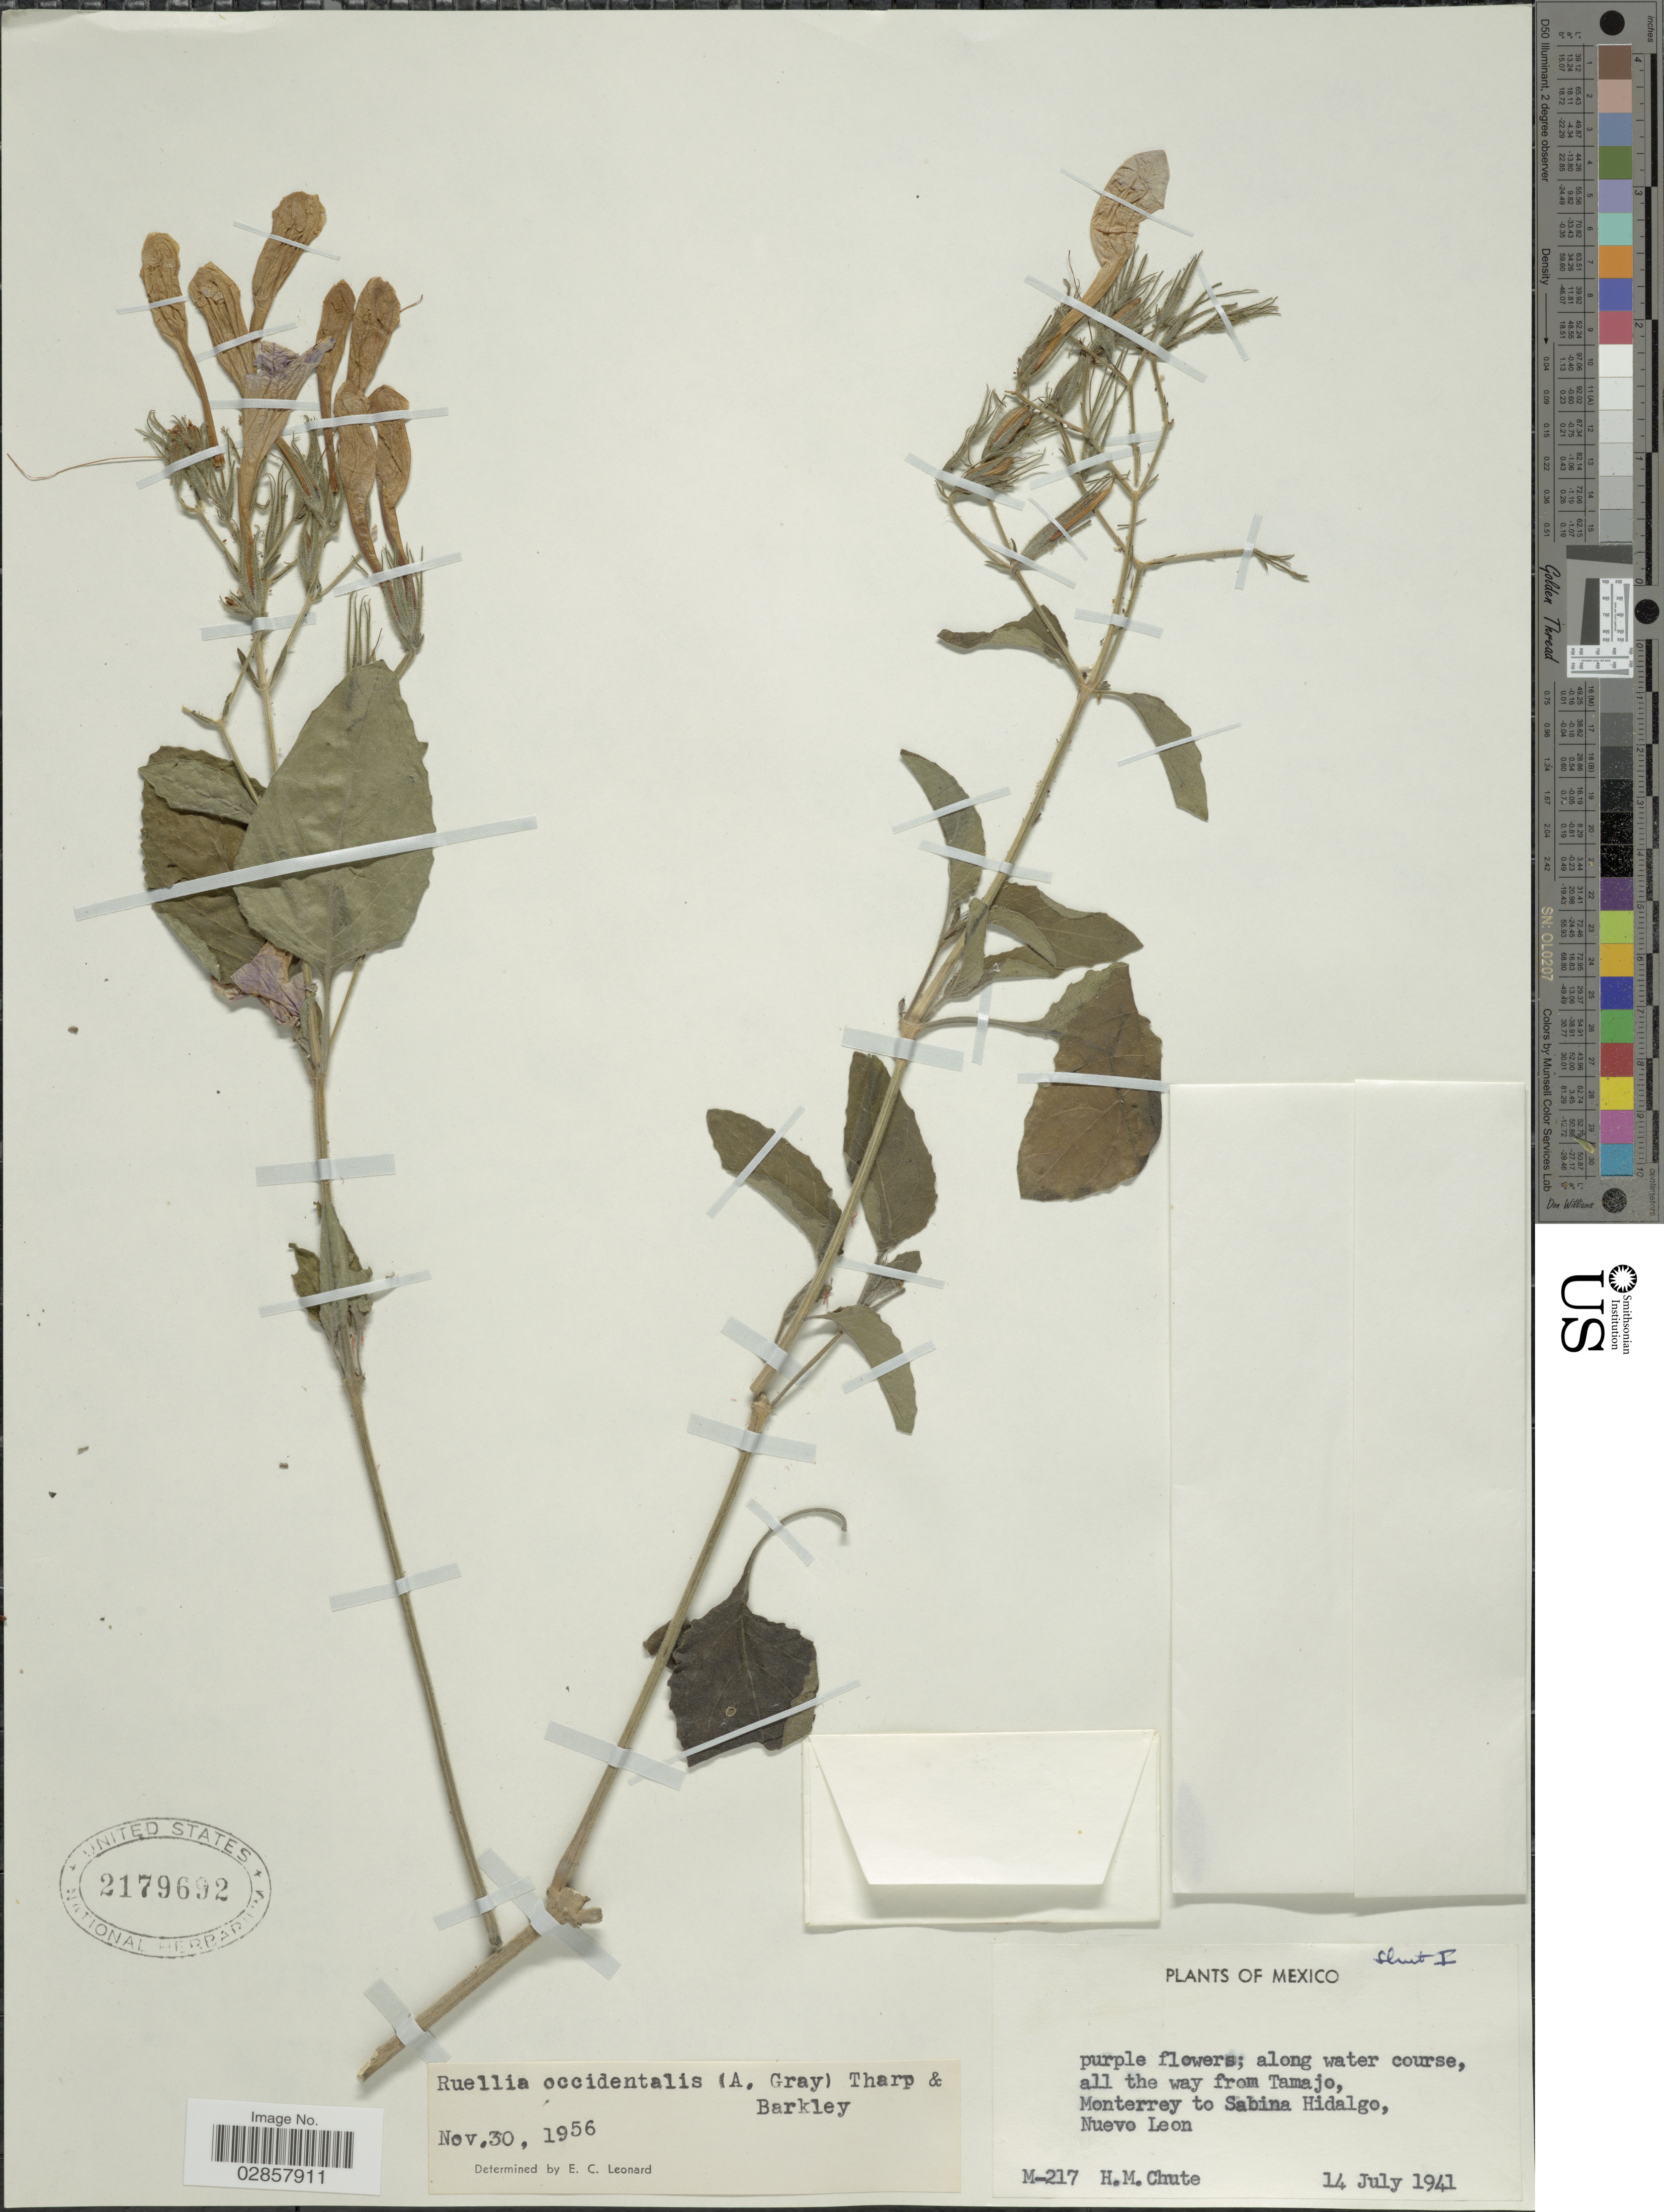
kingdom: Plantae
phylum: Tracheophyta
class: Magnoliopsida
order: Lamiales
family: Acanthaceae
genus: Ruellia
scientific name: Ruellia occidentalis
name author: (A. Gray) Tharp & F.A. Barkley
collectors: H. Chute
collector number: M-217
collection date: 1941-07-14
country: Mexico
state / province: Nuevo León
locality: Along water course, all the way from Tamajo. Monterrey to Sabina Hidalgo.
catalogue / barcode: US 2179692